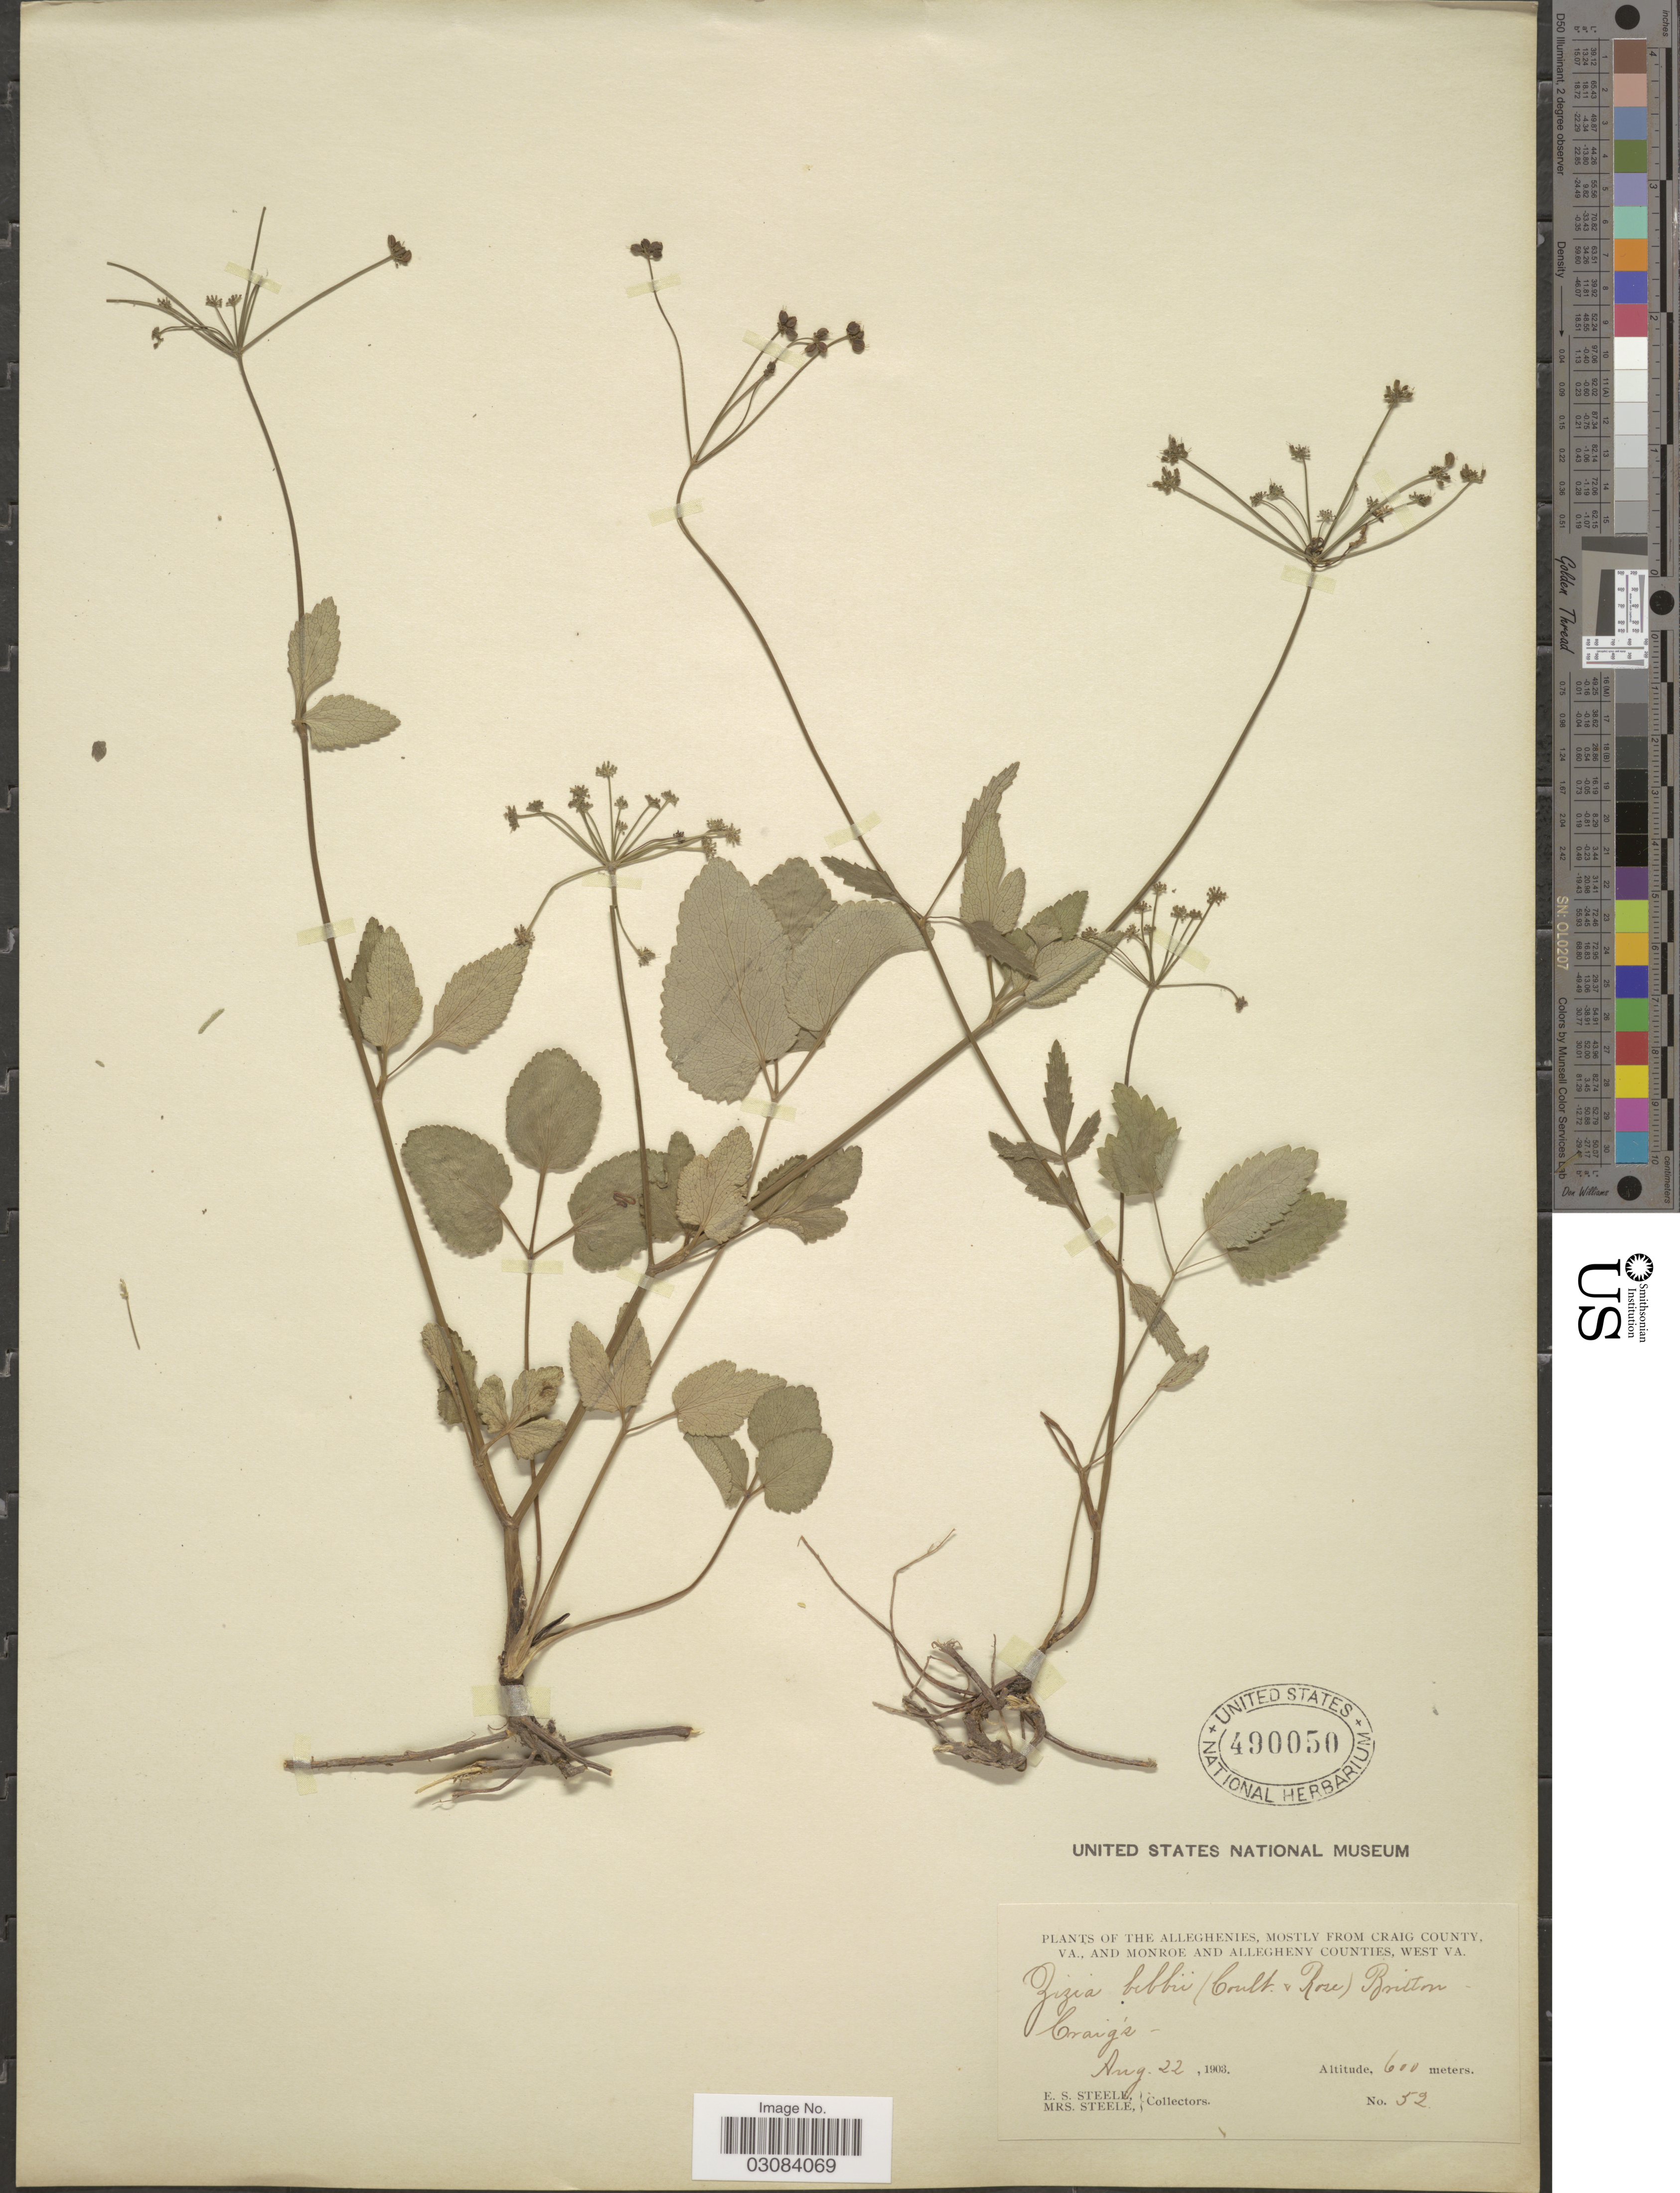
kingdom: Plantae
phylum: Tracheophyta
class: Magnoliopsida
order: Apiales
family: Apiaceae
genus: Zizia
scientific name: Zizia bebbii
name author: (J.M. Coult. & Rose) Britton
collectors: E. Steele & Mrs. E. S. Steele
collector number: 52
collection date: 1903-08-22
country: United States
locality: Alleghenies, mostly from Craig County, Va., and Monroe and Allegheny Counties, West Va. Craig's.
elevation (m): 600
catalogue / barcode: US 490050